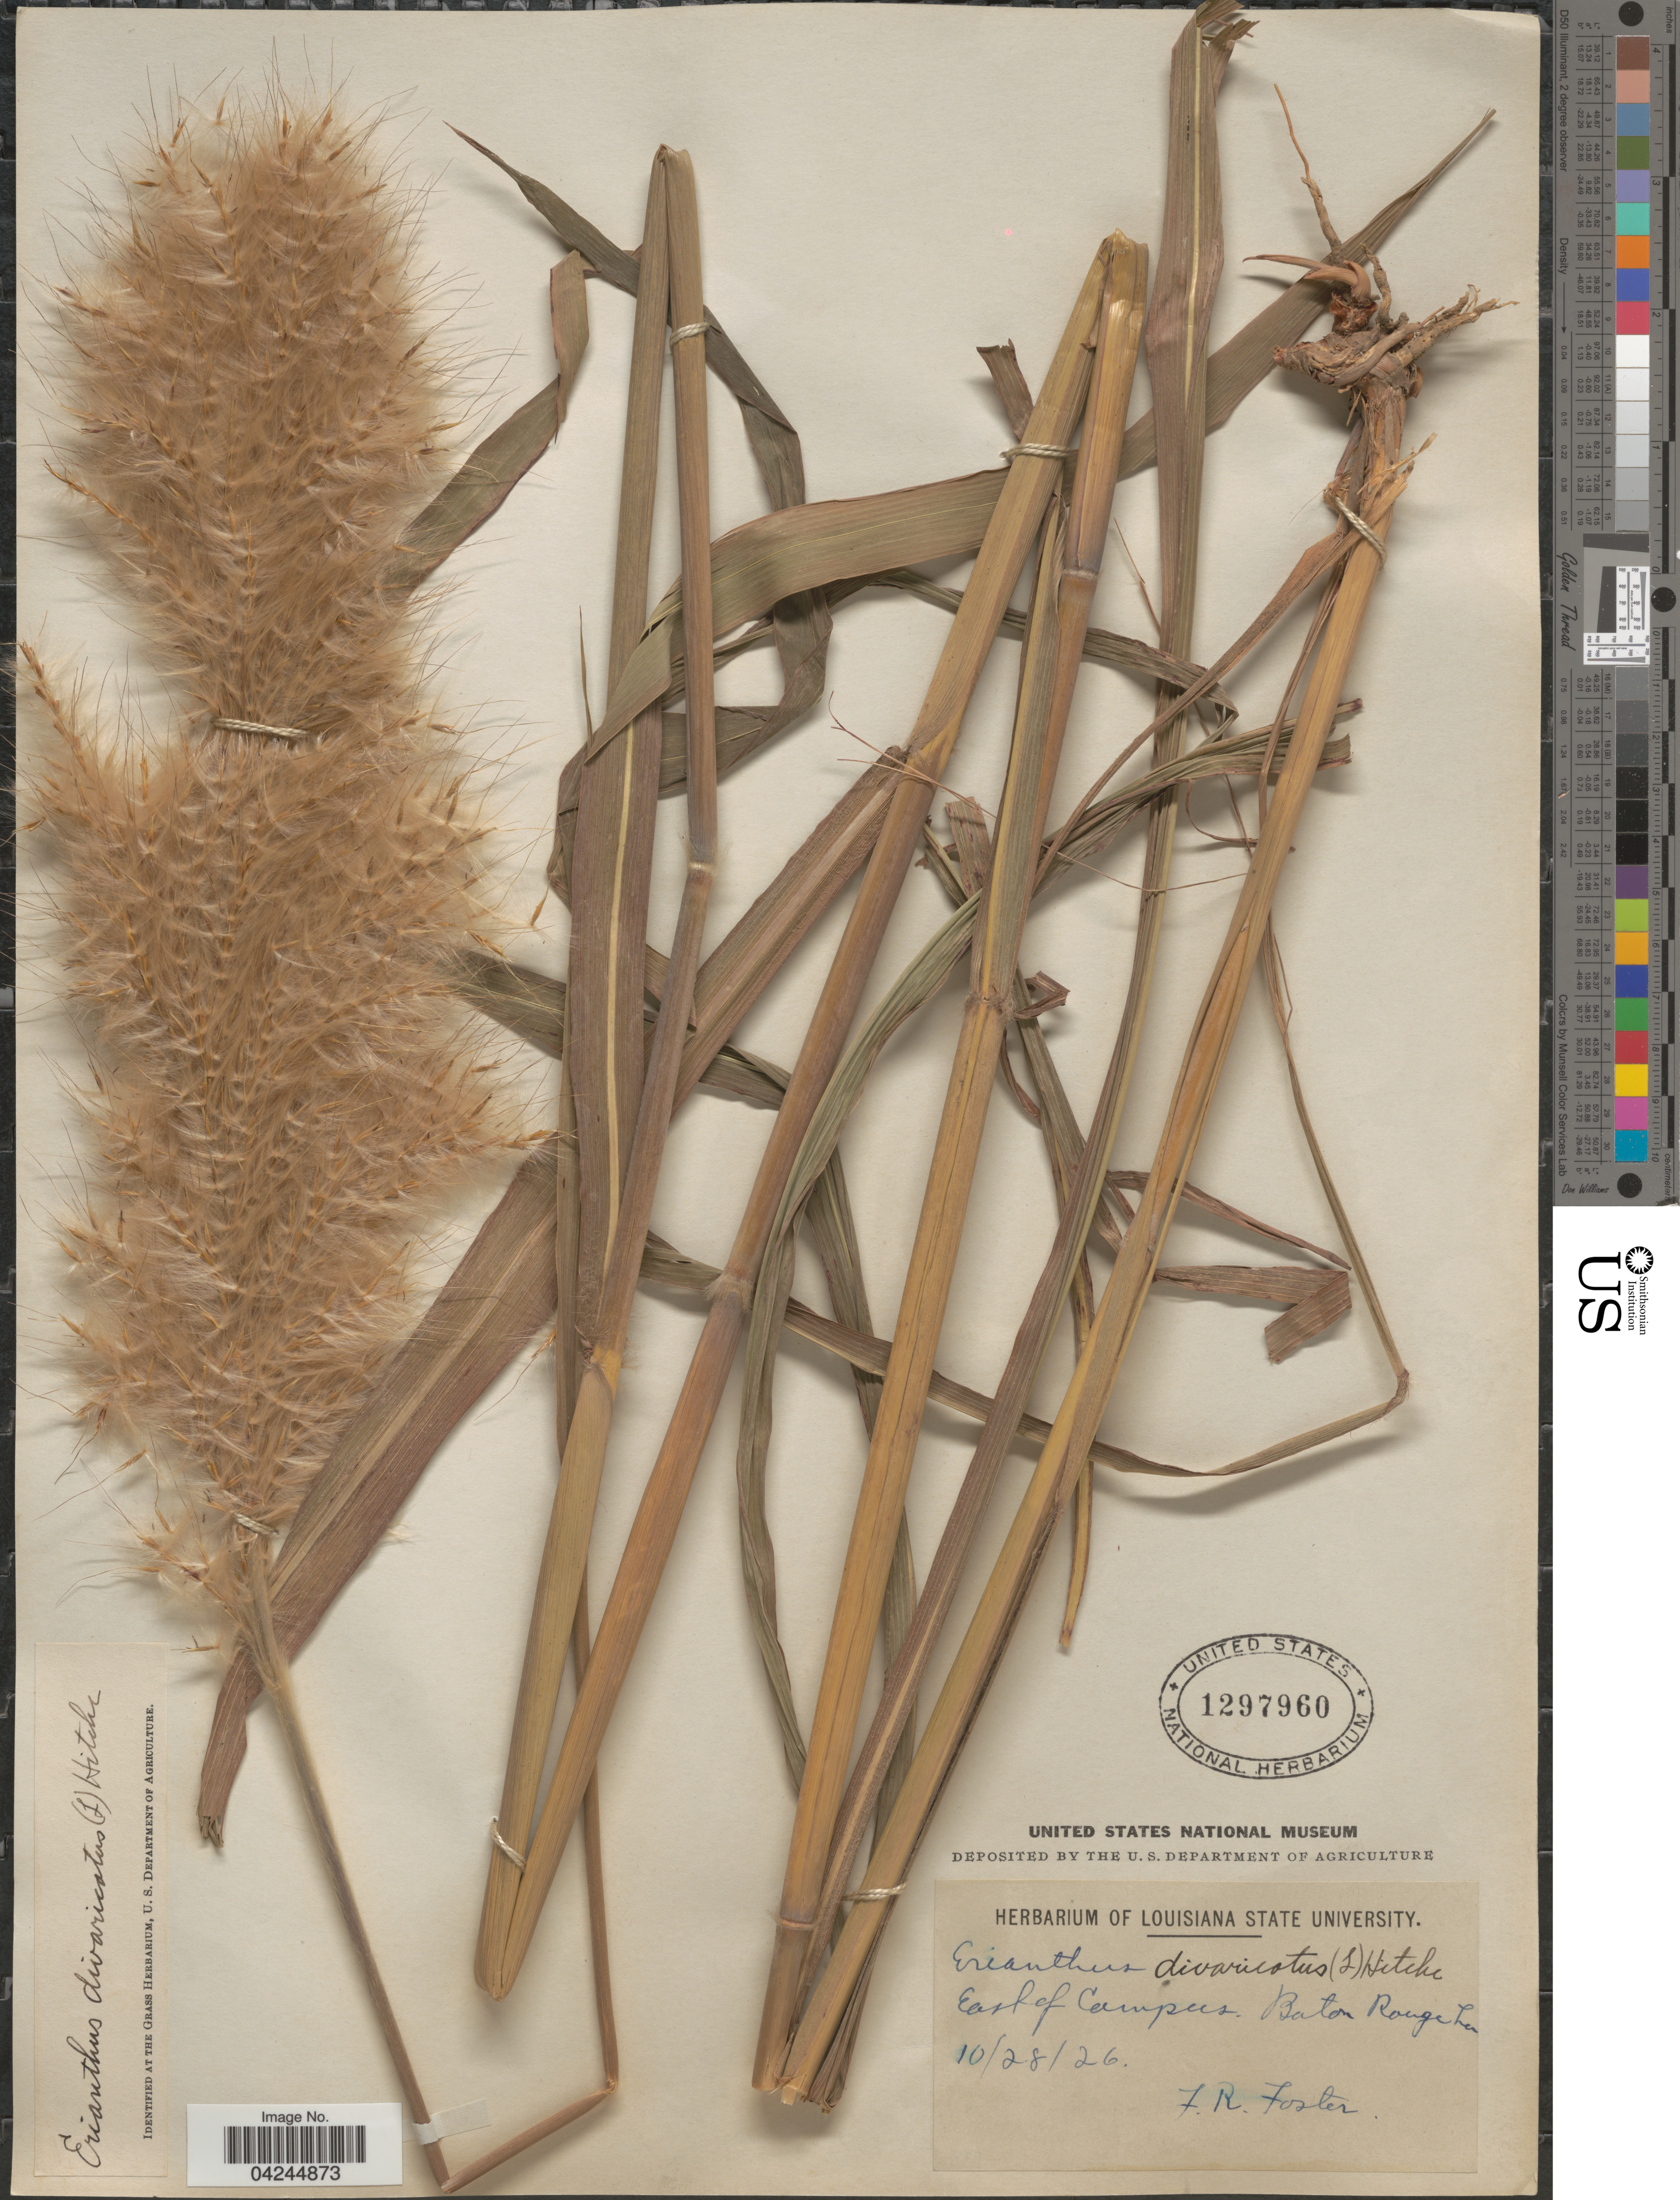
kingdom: Plantae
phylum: Tracheophyta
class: Liliopsida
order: Poales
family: Poaceae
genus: Erianthus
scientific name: Erianthus alopecuroides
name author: Elliott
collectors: F. Foster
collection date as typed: Transcribed d/m/y: 28/10/26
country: United States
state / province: Louisiana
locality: East of Campus. Baton Rouge La.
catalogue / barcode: US 1297960